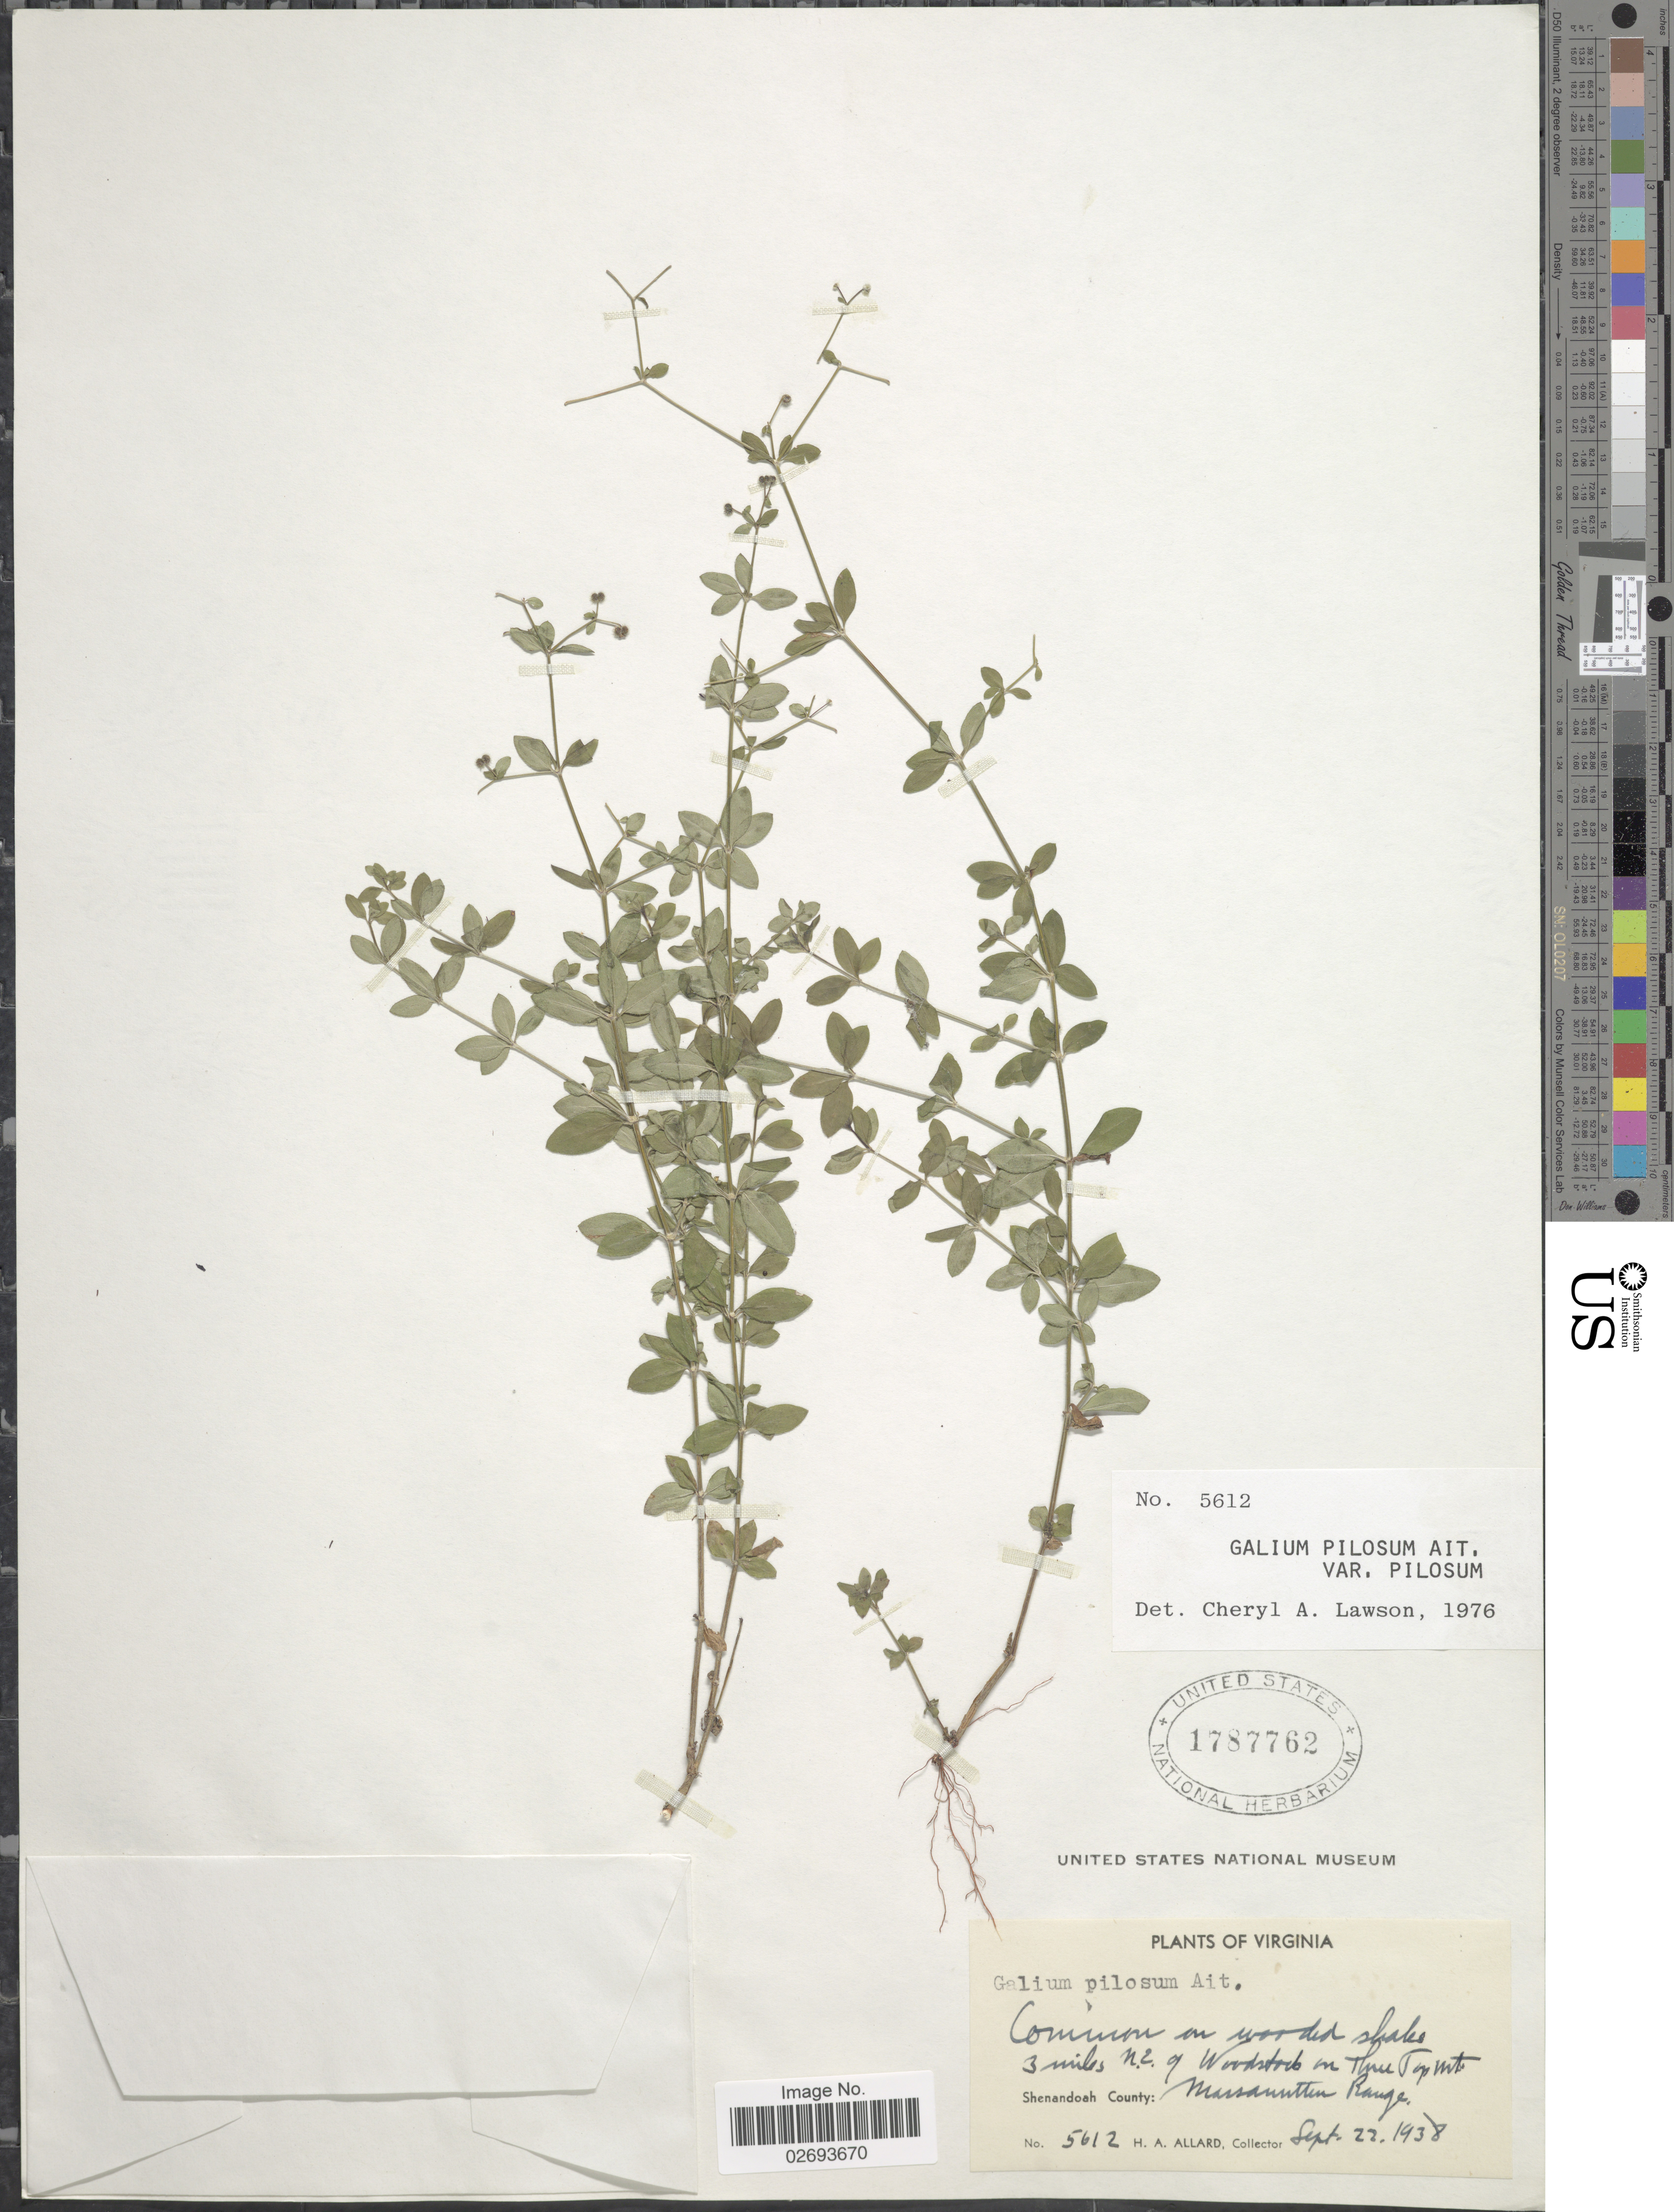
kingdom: Plantae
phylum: Tracheophyta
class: Magnoliopsida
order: Gentianales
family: Rubiaceae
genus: Galium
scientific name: Galium pilosum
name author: Aiton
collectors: H. A. Allard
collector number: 5612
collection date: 1938-09-22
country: United States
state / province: Virginia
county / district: Shenandoah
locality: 3 miles NE of Woodstock on Three Top Mt. Massanutten Range.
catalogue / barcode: US 1787762